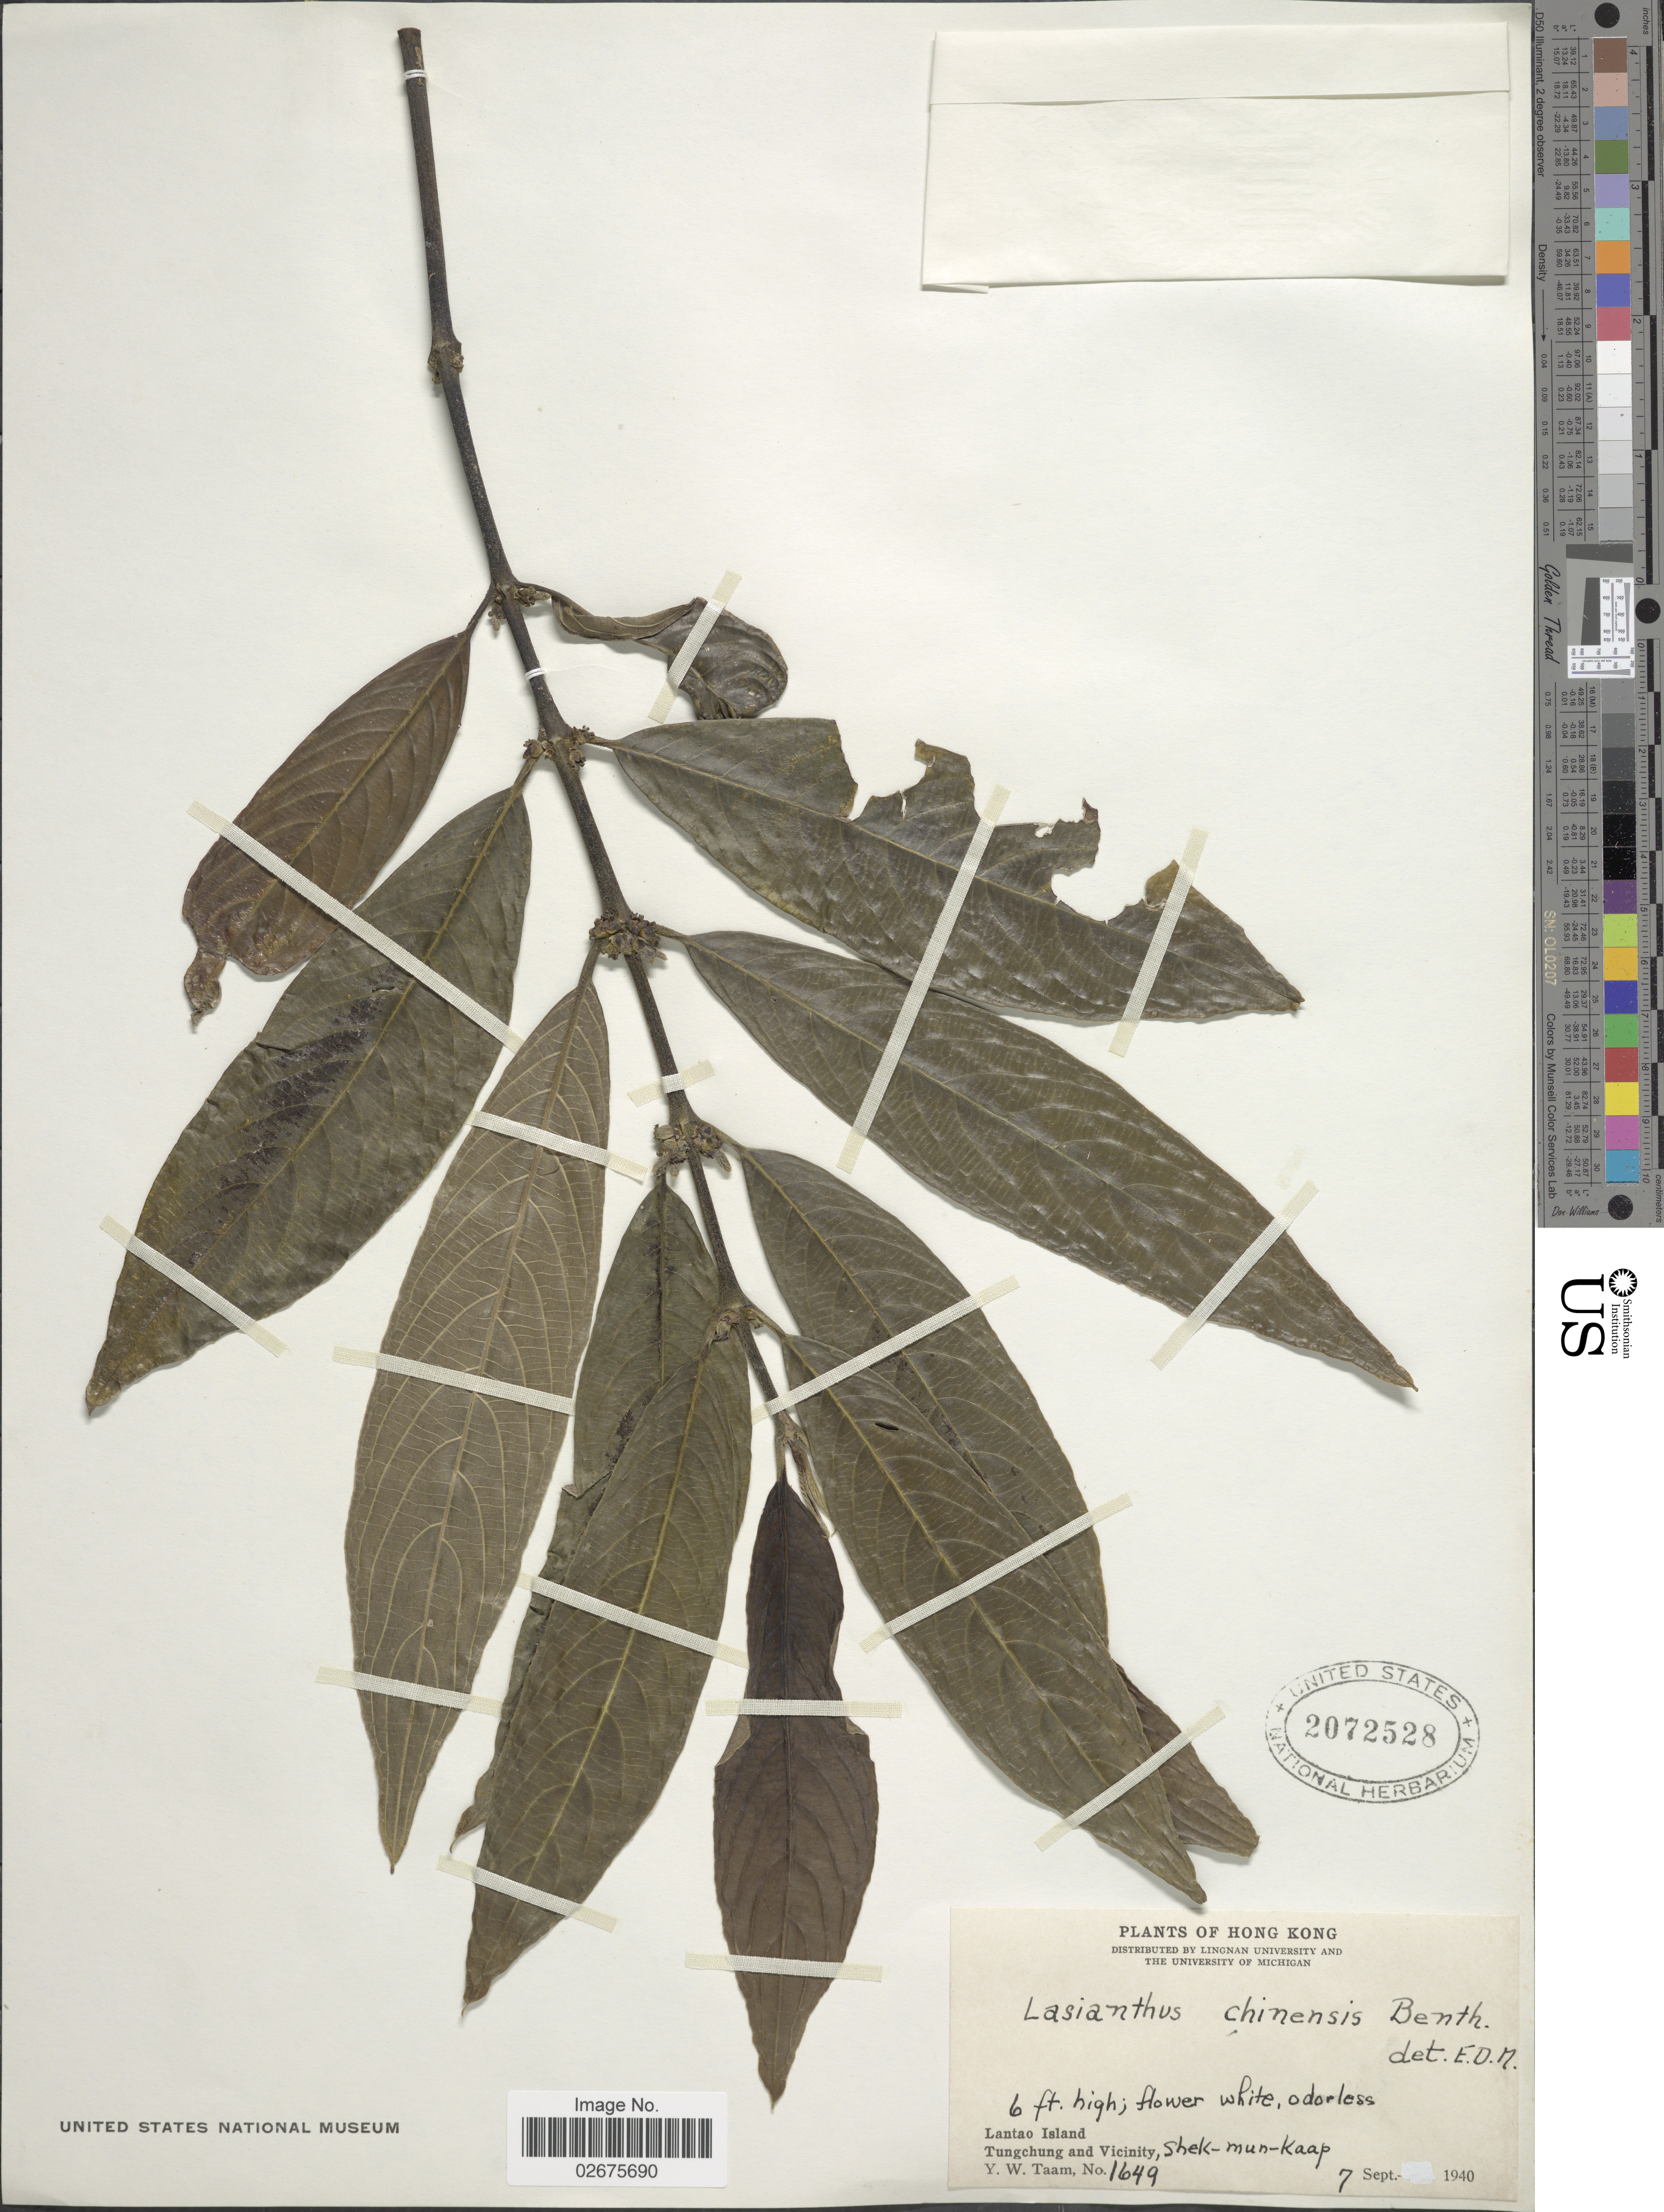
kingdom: Plantae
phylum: Tracheophyta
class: Magnoliopsida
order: Gentianales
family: Rubiaceae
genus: Lasianthus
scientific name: Lasianthus chinensis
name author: (Champ. ex Benth.) Benth.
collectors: Y. W. Taam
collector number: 1649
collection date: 1940-09-07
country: China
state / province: Hong Kong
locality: Lantao Island, Tungchung and Vicinity, Shek-mun-Kaap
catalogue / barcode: US 2072528